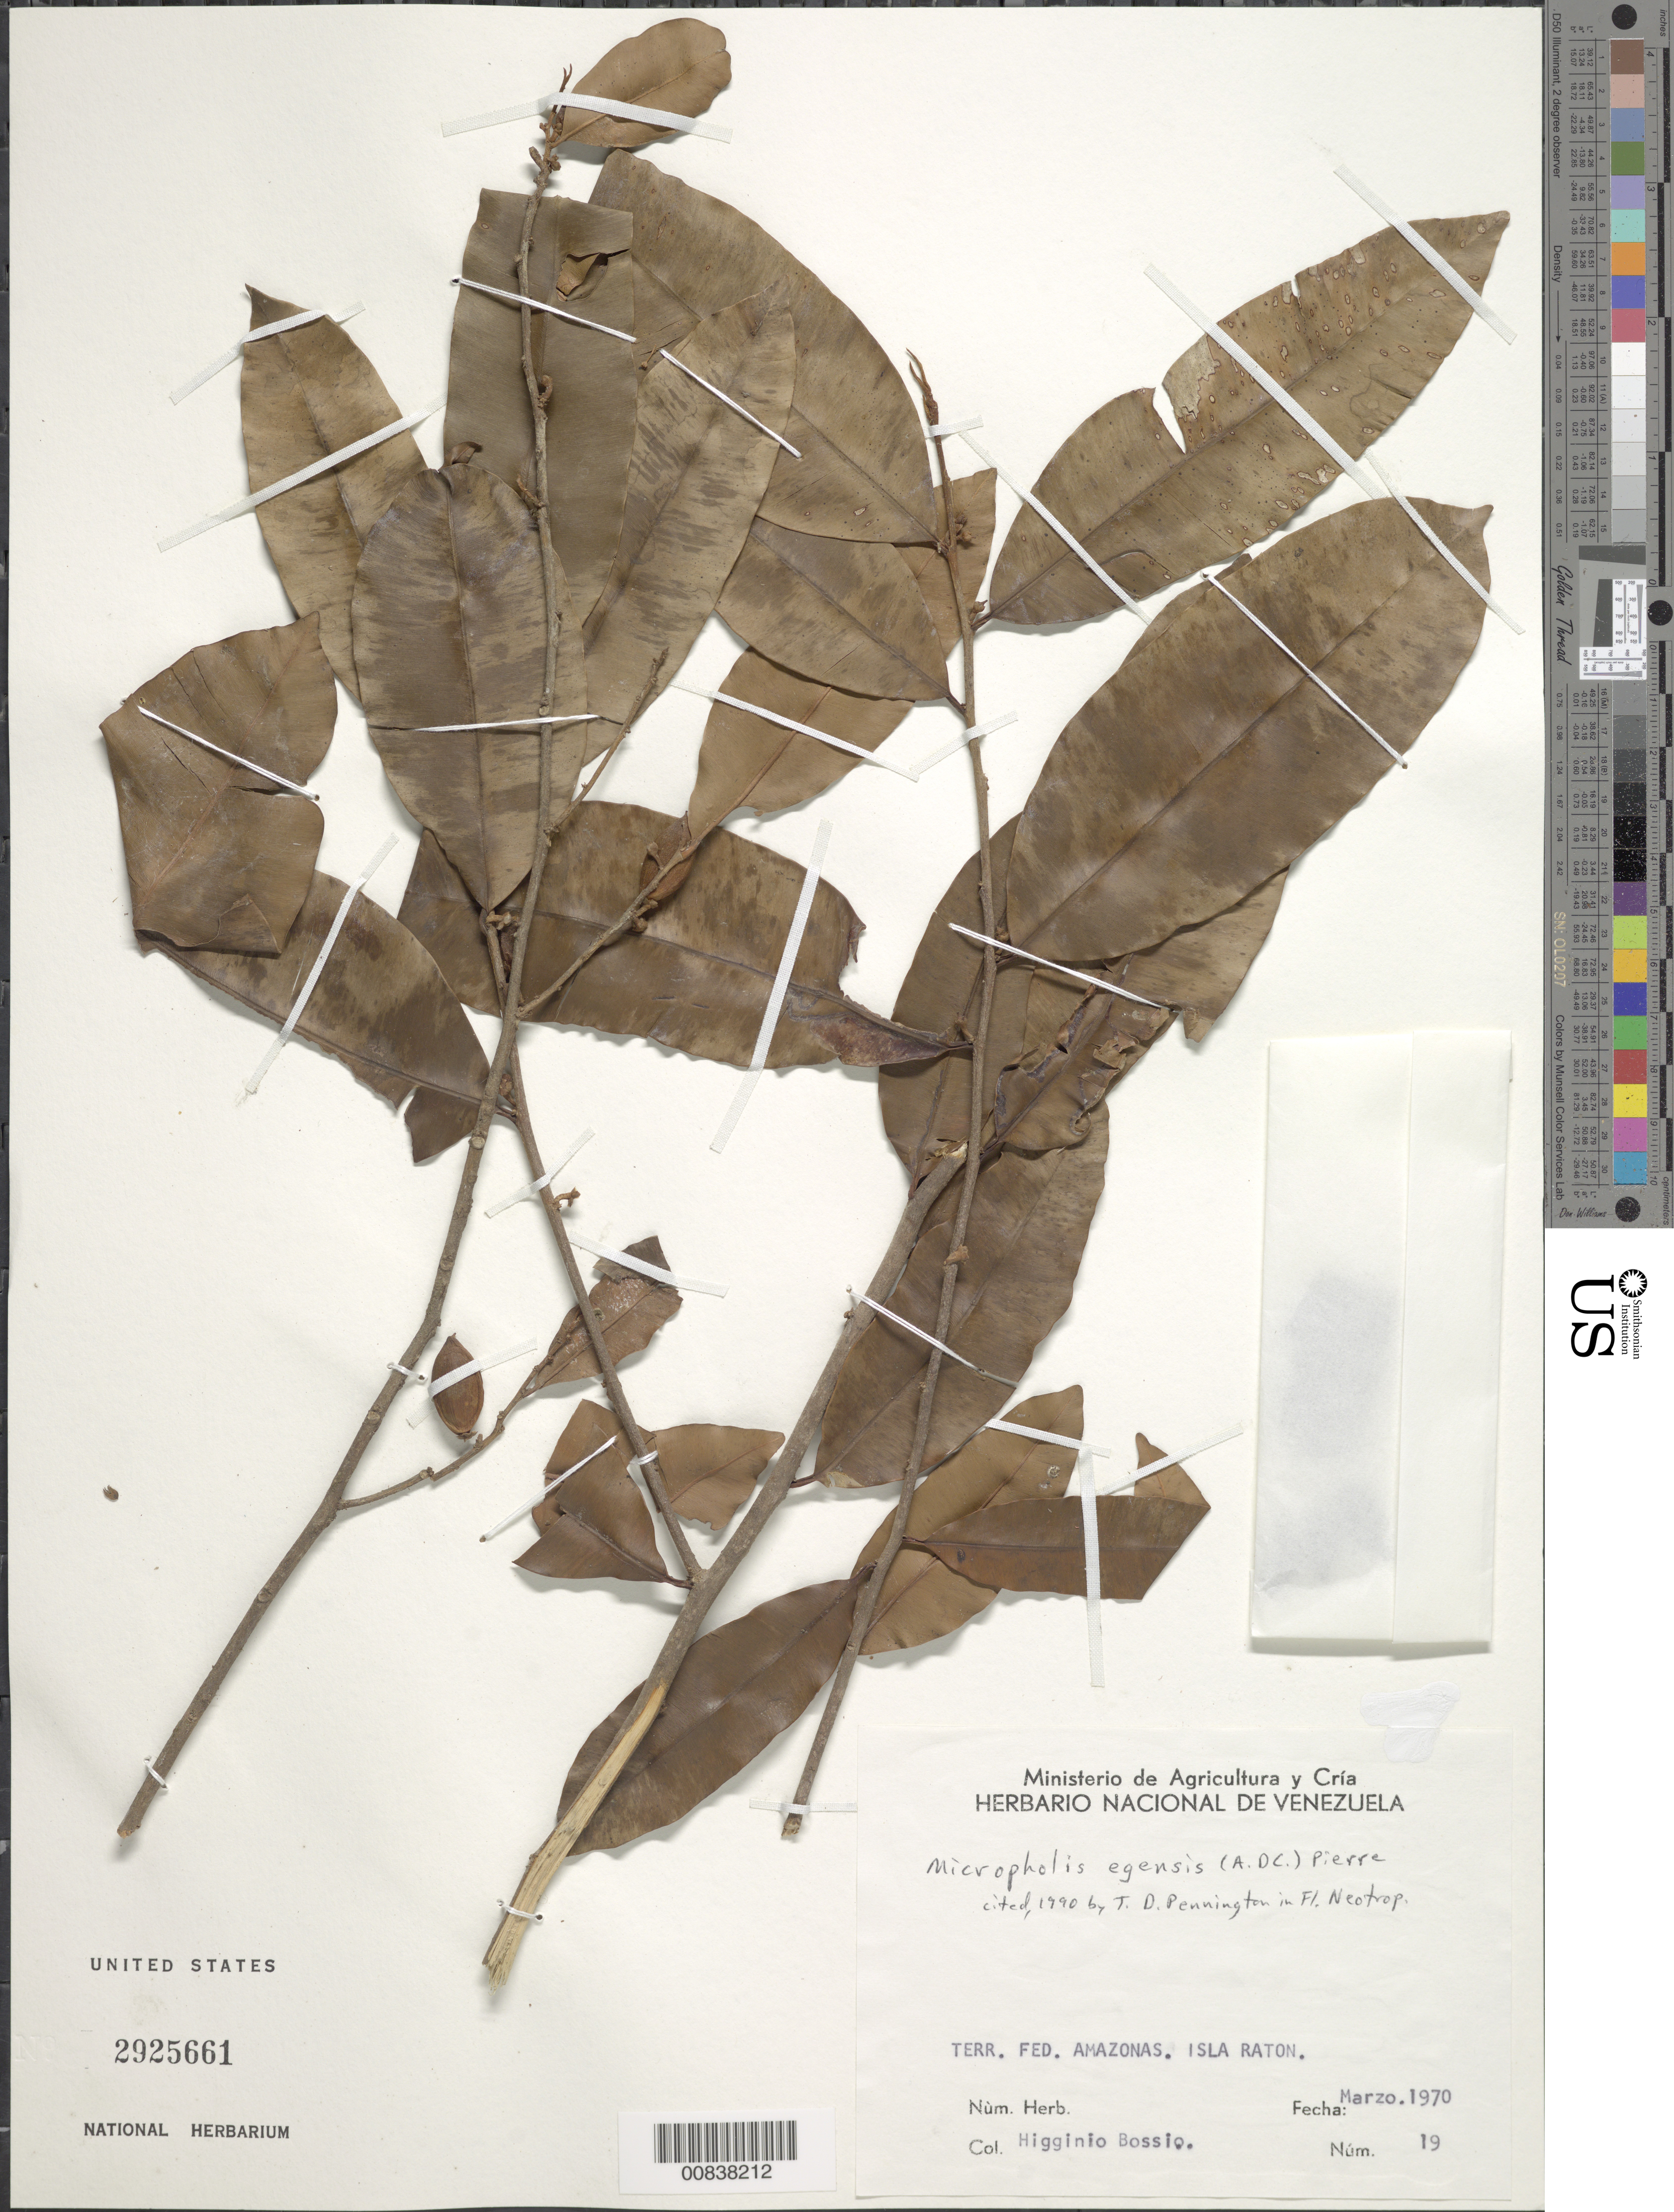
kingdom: Plantae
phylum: Tracheophyta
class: Magnoliopsida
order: Ericales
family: Sapotaceae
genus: Micropholis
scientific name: Micropholis egensis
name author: (A. DC.) Pierre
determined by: Pennington, T. D., (K)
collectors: H. Bossio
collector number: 19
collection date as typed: Mar-70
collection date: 1970-03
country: Venezuela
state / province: Amazonas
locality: Isla Ratón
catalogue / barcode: US 2925661